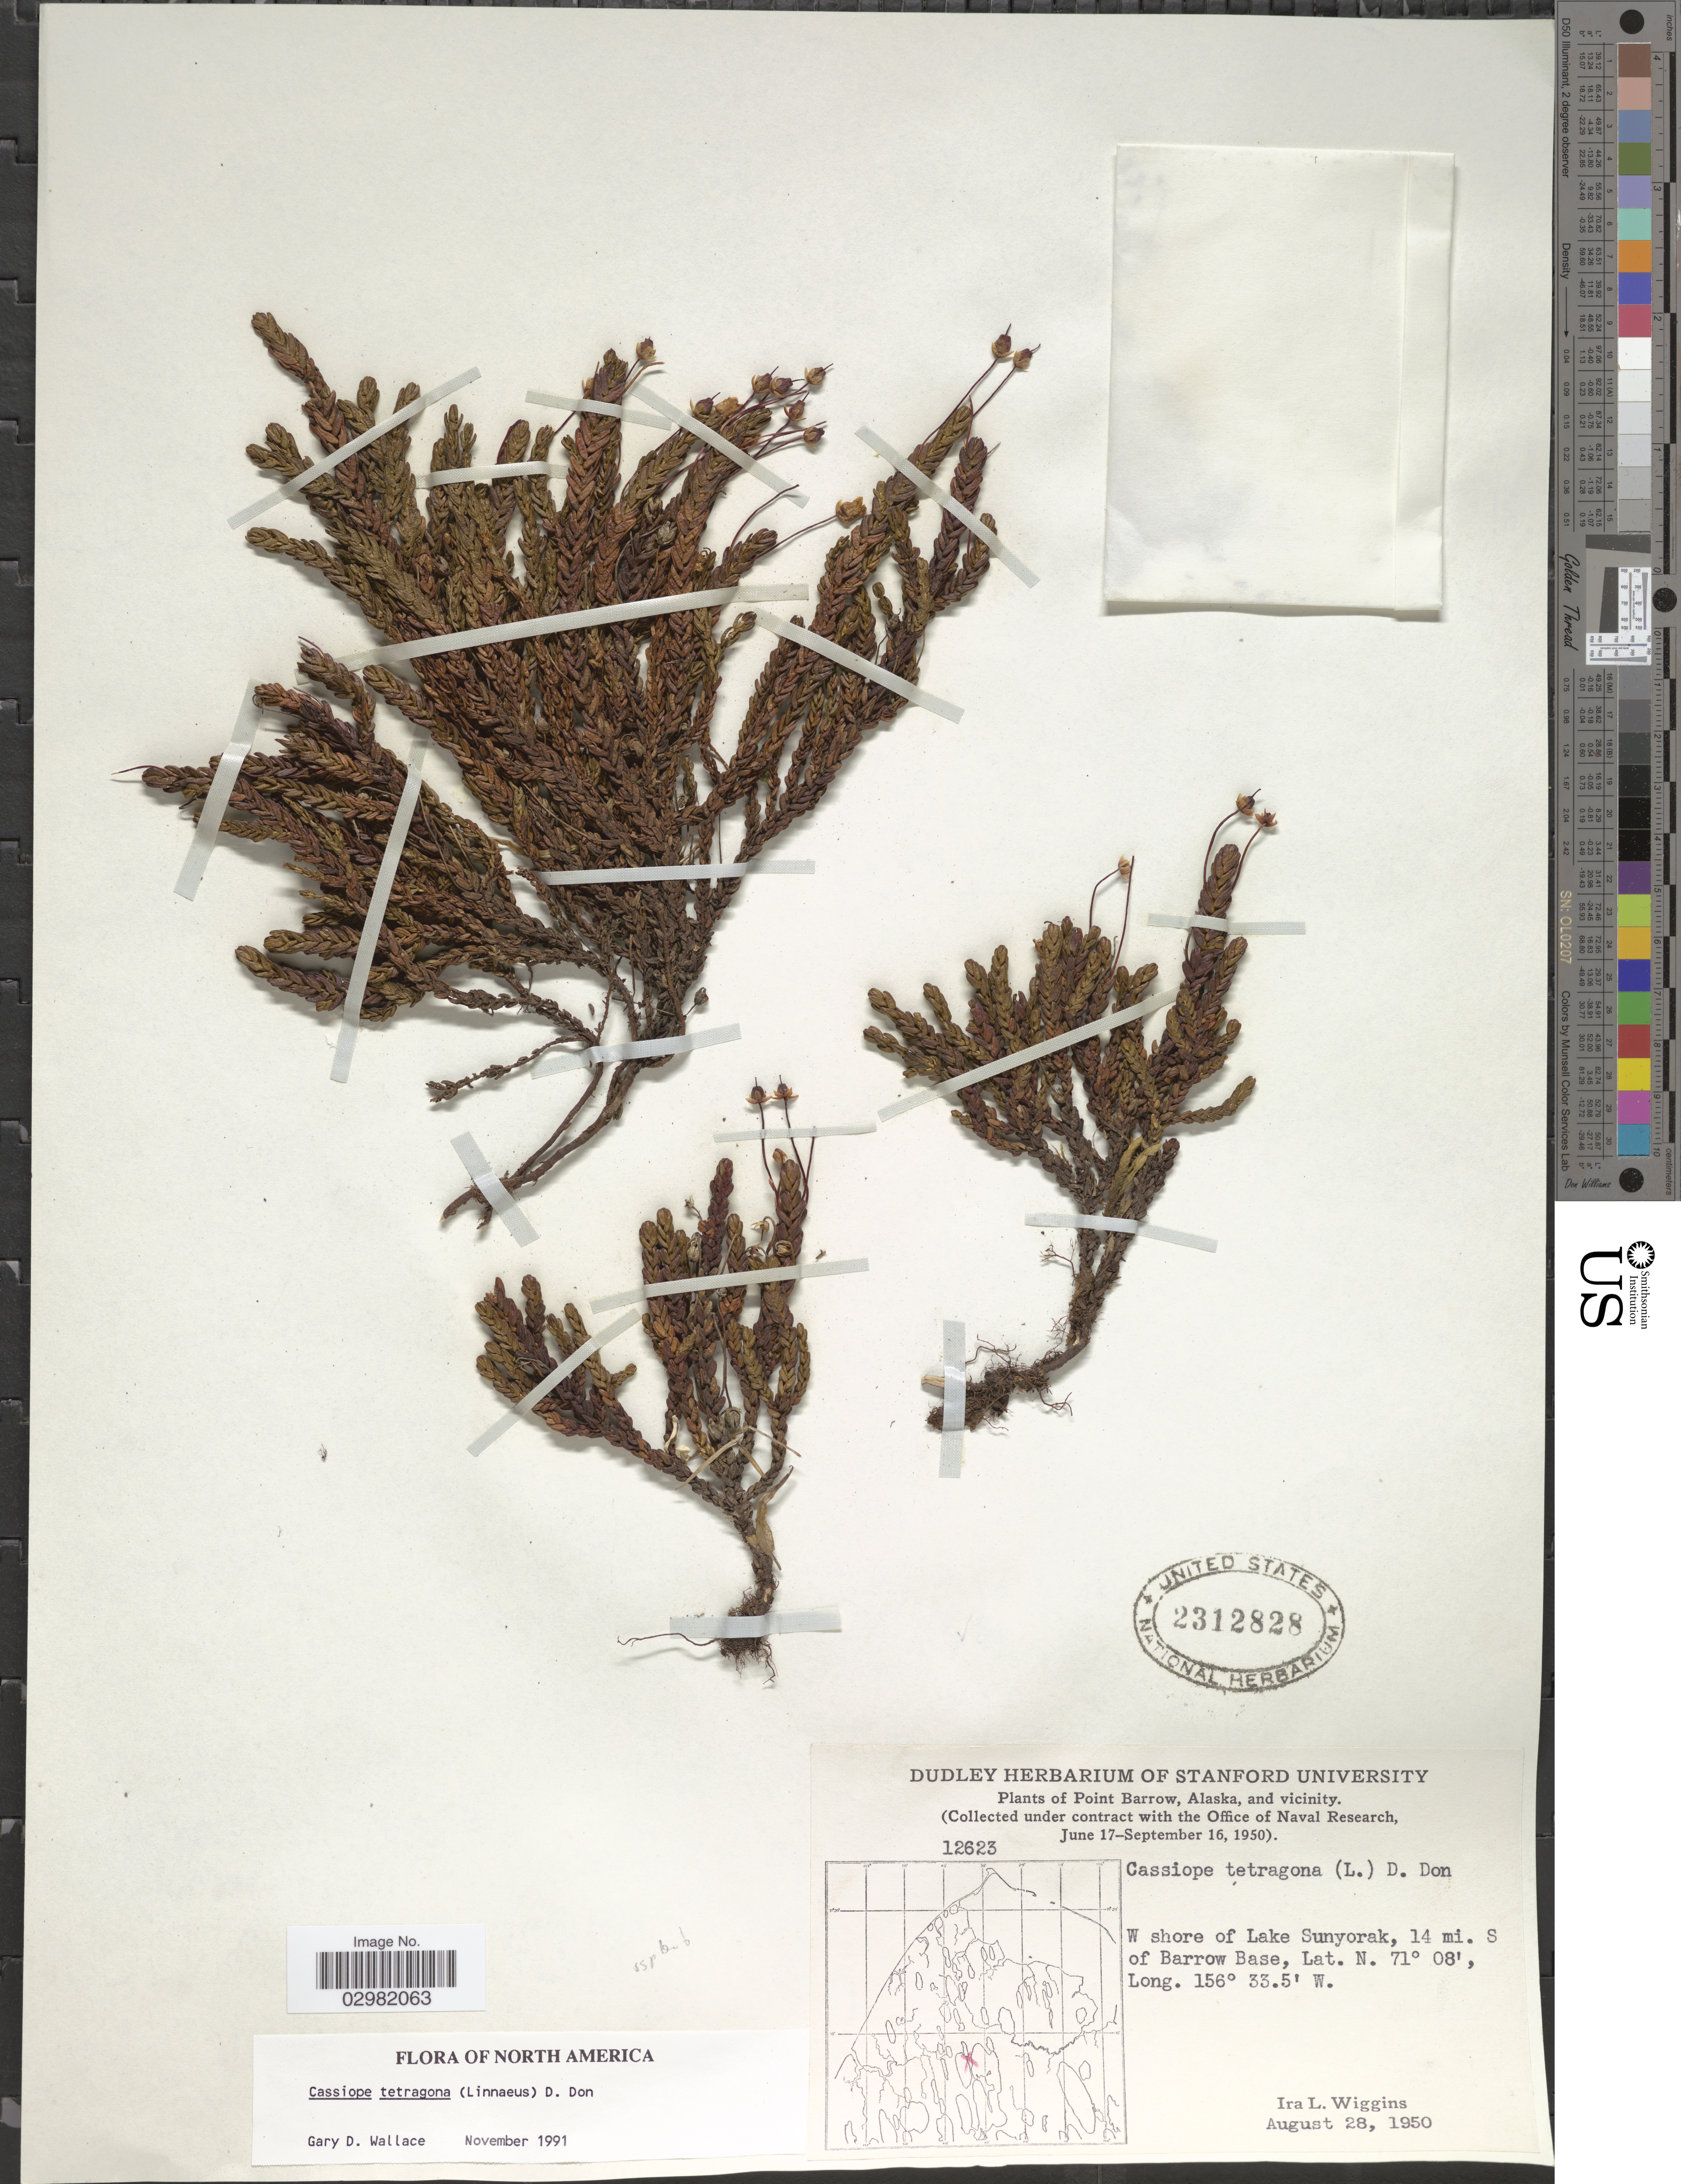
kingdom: Plantae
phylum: Tracheophyta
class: Magnoliopsida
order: Ericales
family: Ericaceae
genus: Cassiope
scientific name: Cassiope tetragona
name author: (L.) D. Don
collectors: I. L. Wiggins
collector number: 12623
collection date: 1950-08-28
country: United States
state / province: Alaska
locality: Point Barrow, and vicinity. W shore of Lake Sunyorak, 14 mi. S. of Barrow Base.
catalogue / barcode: US 2312828